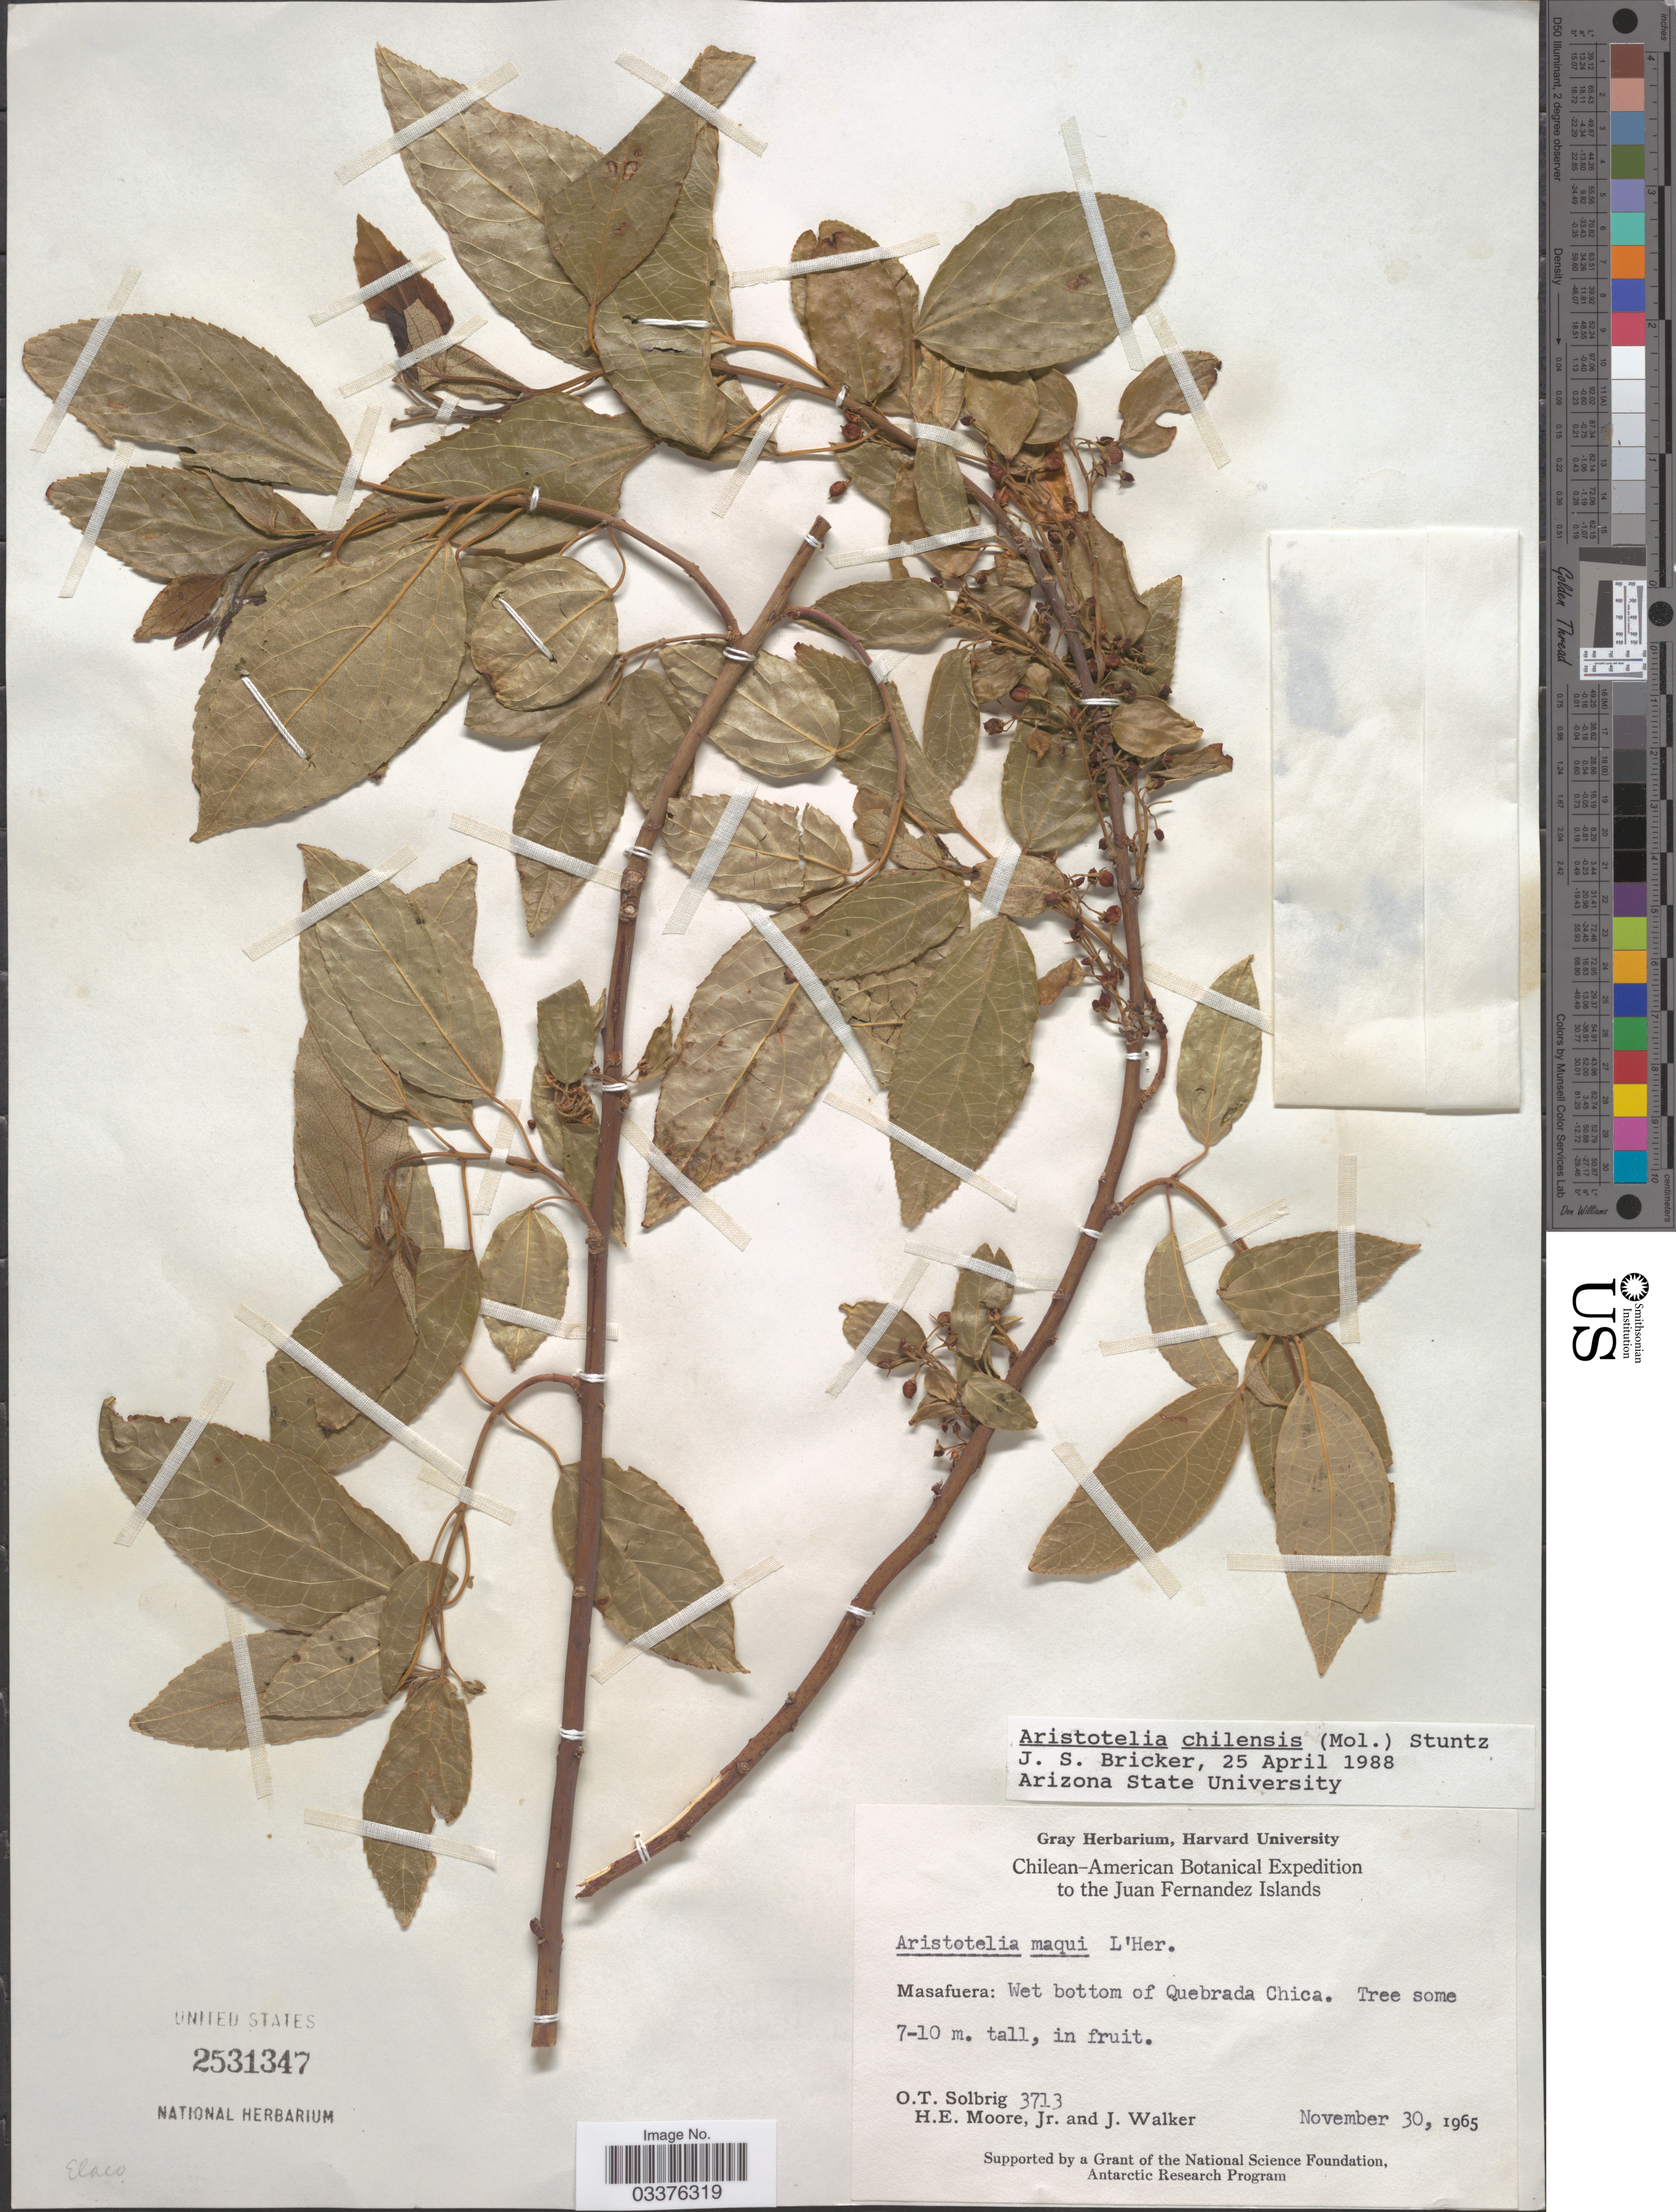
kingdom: Plantae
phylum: Tracheophyta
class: Magnoliopsida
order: Oxalidales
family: Elaeocarpaceae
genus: Aristotelia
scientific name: Aristotelia sp.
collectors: O. T. Solbrig, H. Moore & J. Walker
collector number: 3713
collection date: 1965-11-30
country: Chile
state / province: Valparaíso (V)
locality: Juan Fernadez Islands. Masafuera: Wet bottom of Quebrada Chica.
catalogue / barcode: US 2531347